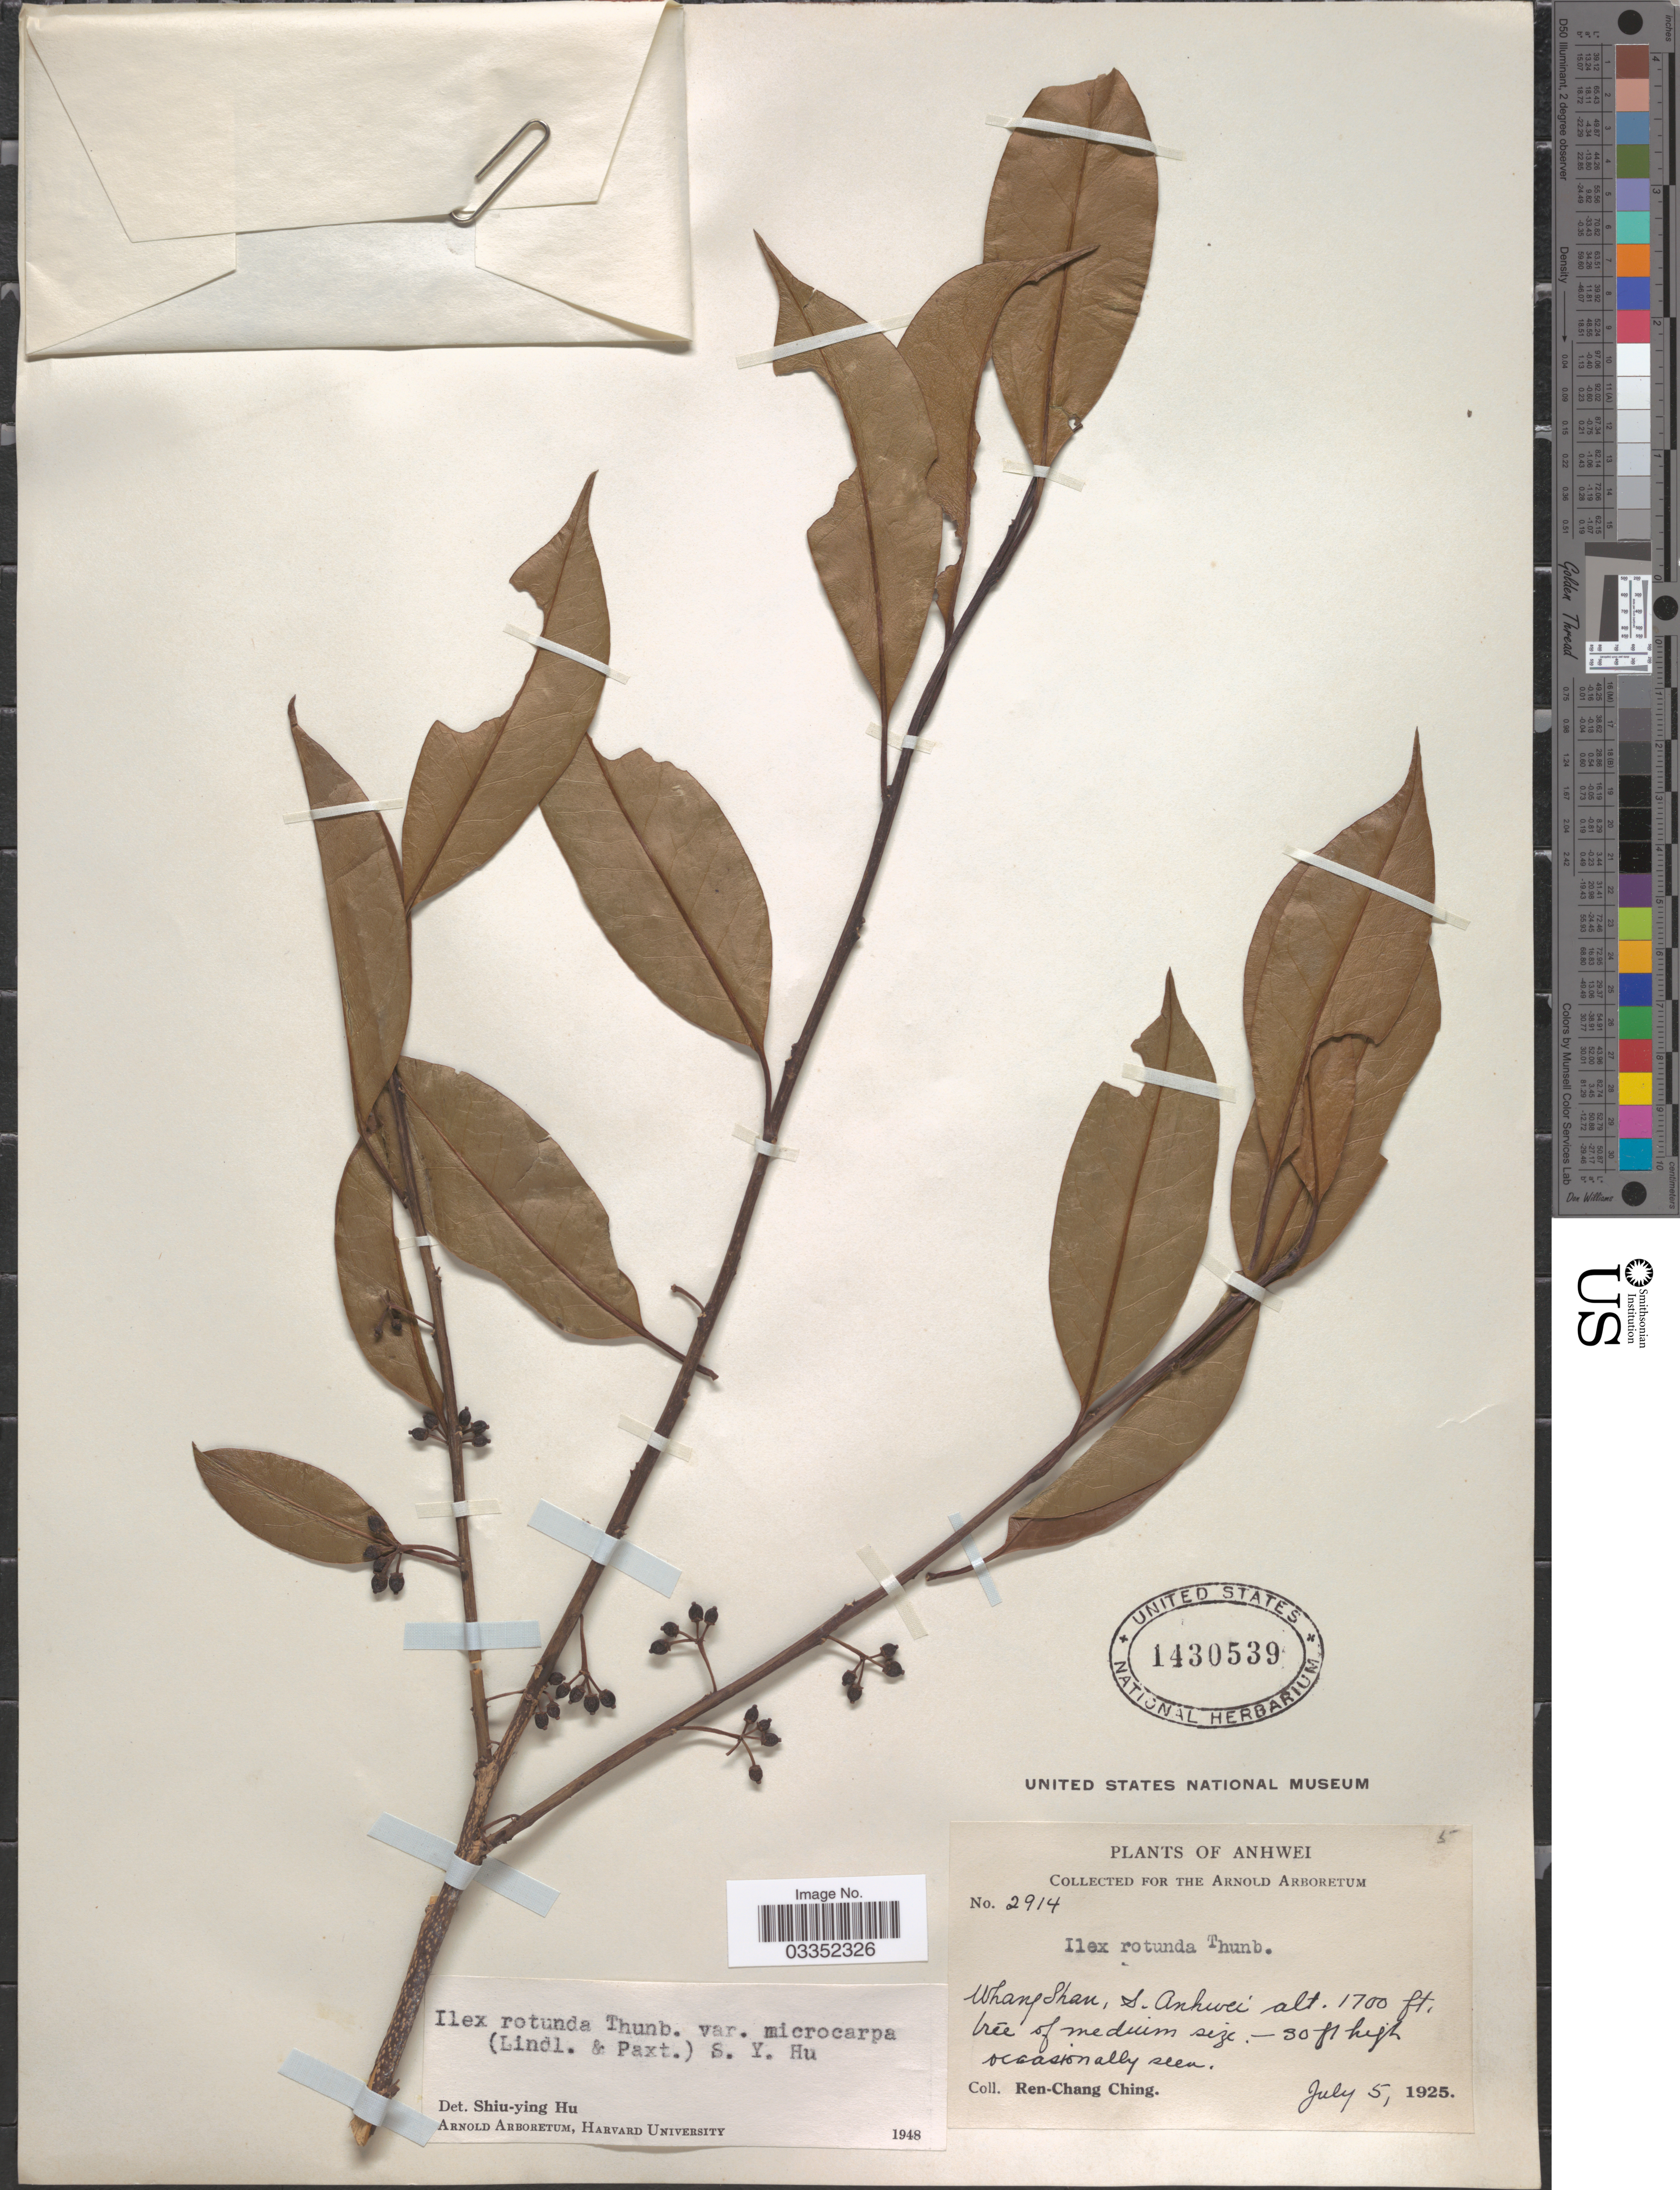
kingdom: Plantae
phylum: Tracheophyta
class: Magnoliopsida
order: Aquifoliales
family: Aquifoliaceae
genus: Ilex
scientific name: Ilex rotunda var. microcarpa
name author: (Lindl. ex Paxton) S.Y. Hu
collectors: R. C. Ching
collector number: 2914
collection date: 1925-07-05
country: China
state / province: Anhui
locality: Whang Shan, S. Anhwei.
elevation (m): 518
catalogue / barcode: US 1430539